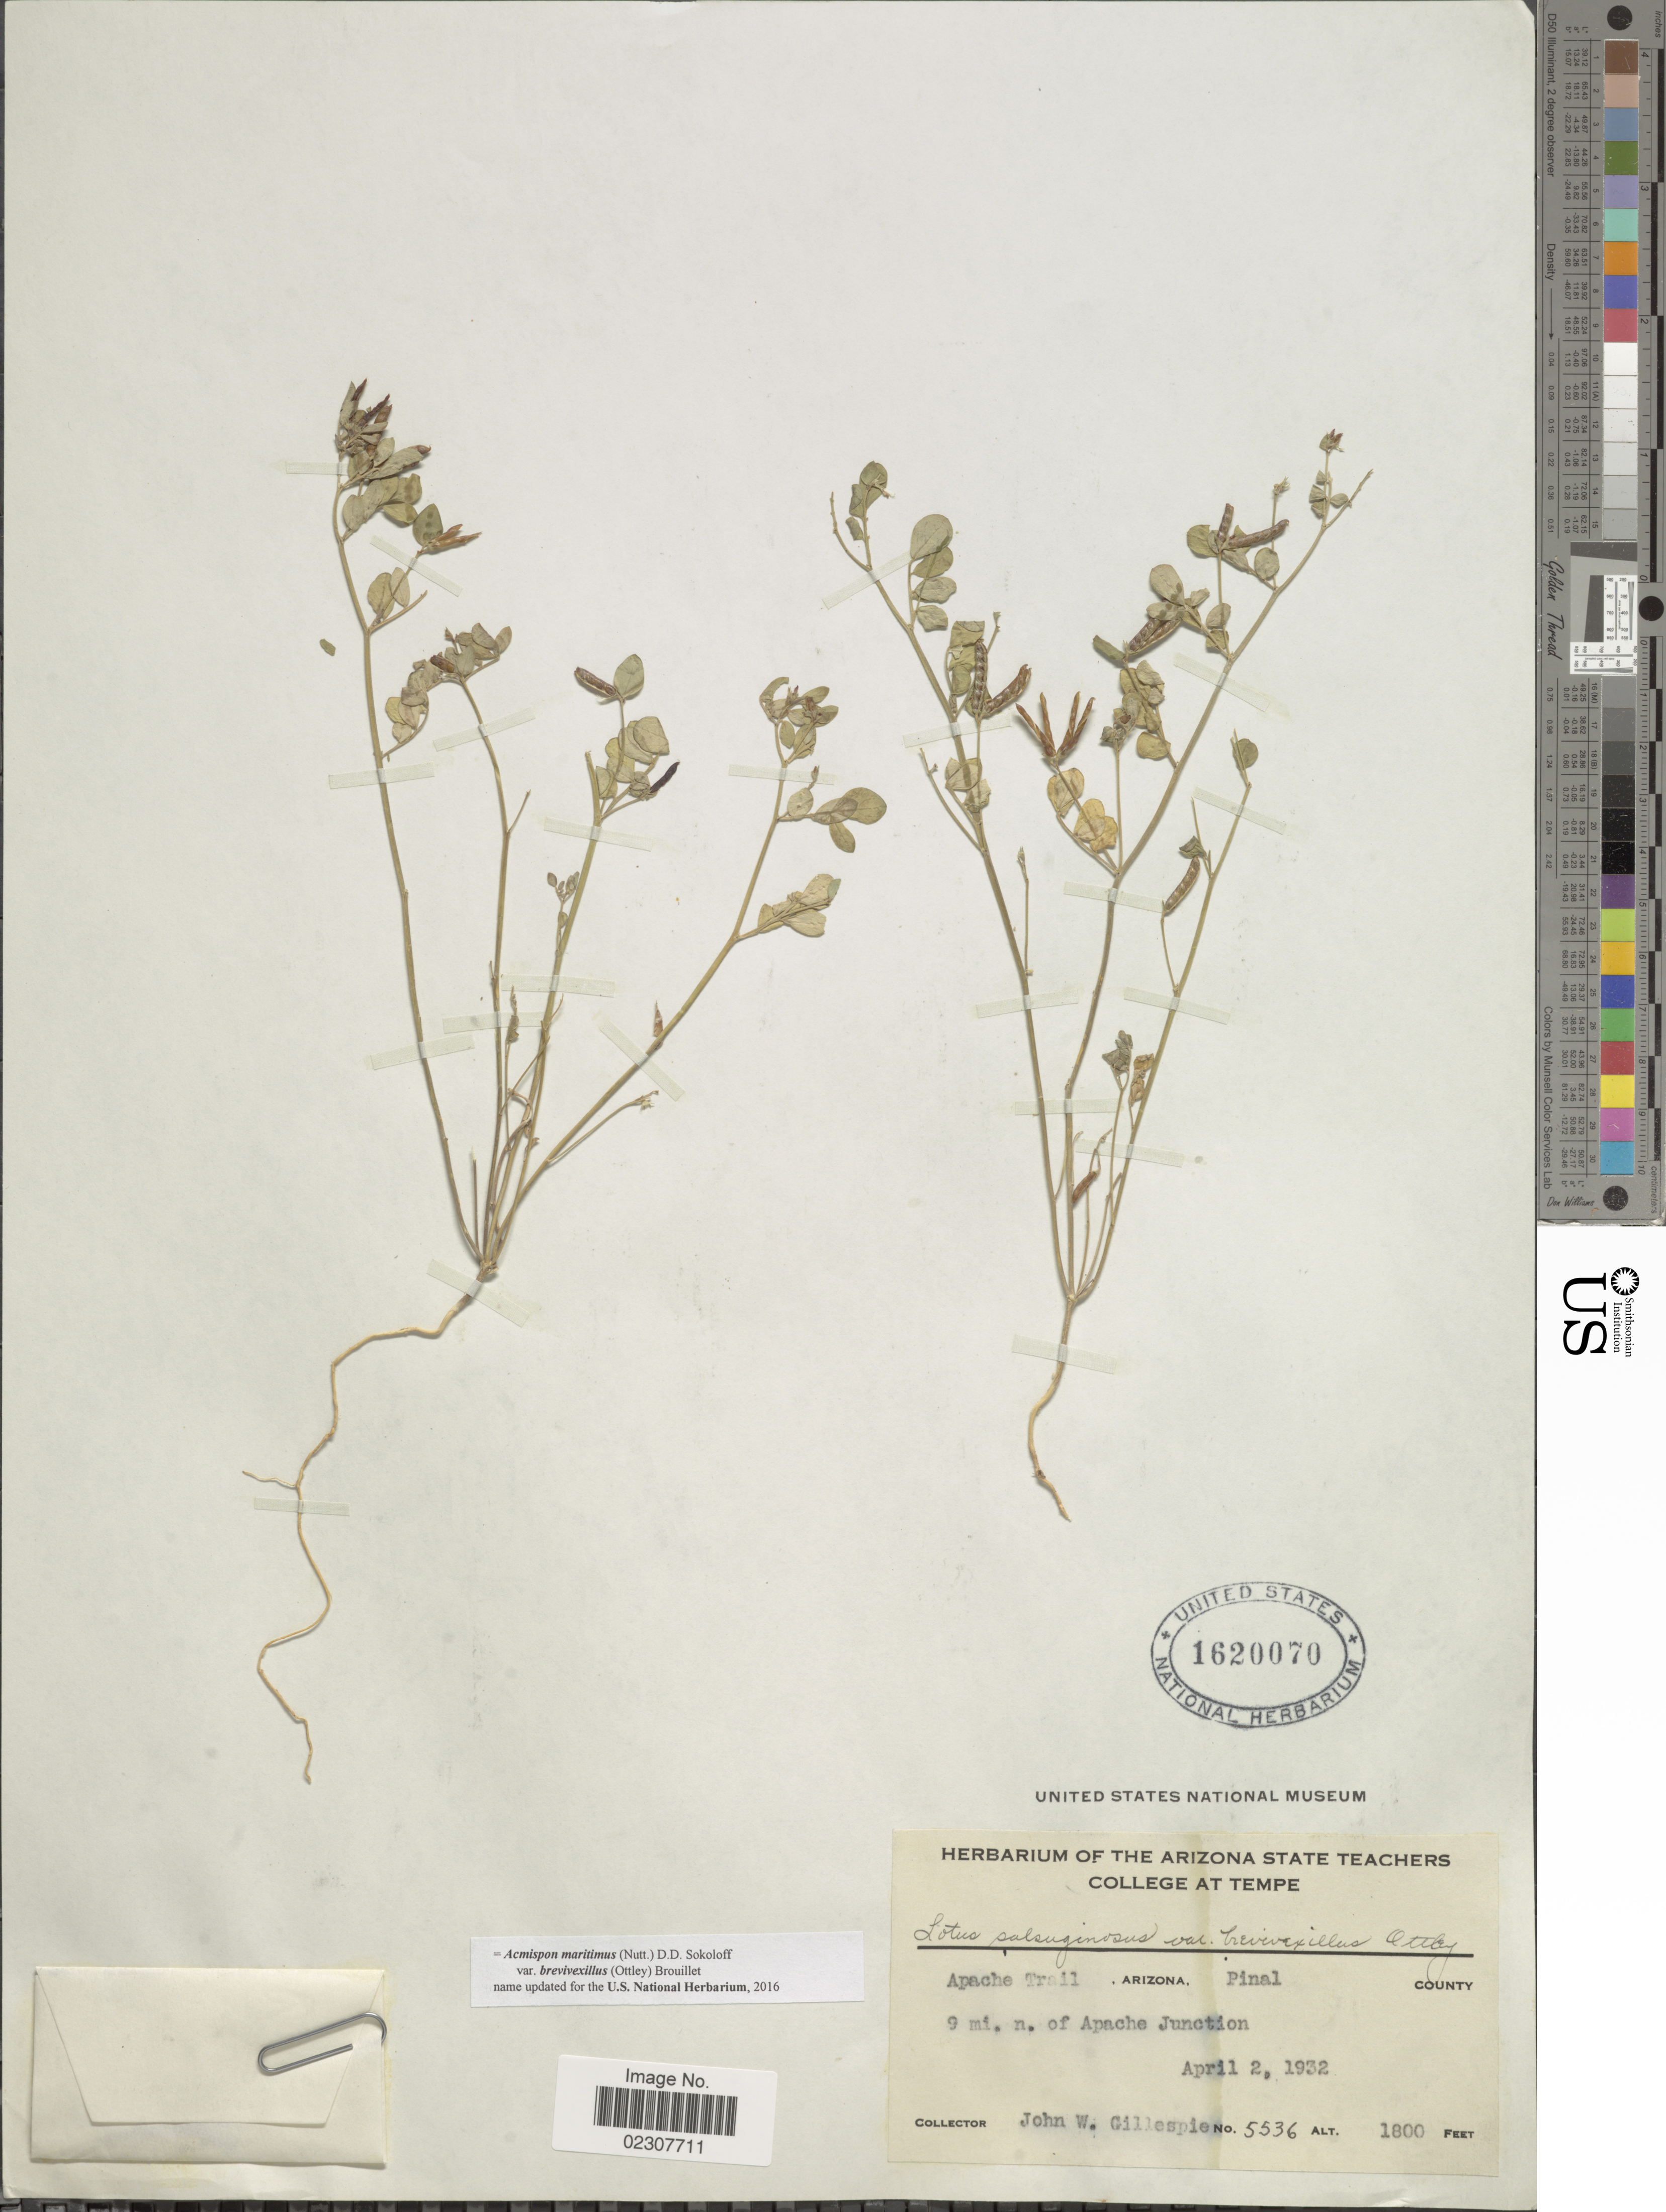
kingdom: Plantae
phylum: Tracheophyta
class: Magnoliopsida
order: Fabales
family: Fabaceae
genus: Acmispon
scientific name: Acmispon maritimus var. brevivexillus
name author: (Ottley) Brouillet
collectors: J. W. Gillespie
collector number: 5536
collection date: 1932-04-02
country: United States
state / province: Arizona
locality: Apache Trail, Pinal County, 9 mi. n. of Apache Junction.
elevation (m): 549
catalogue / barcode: US 1620070